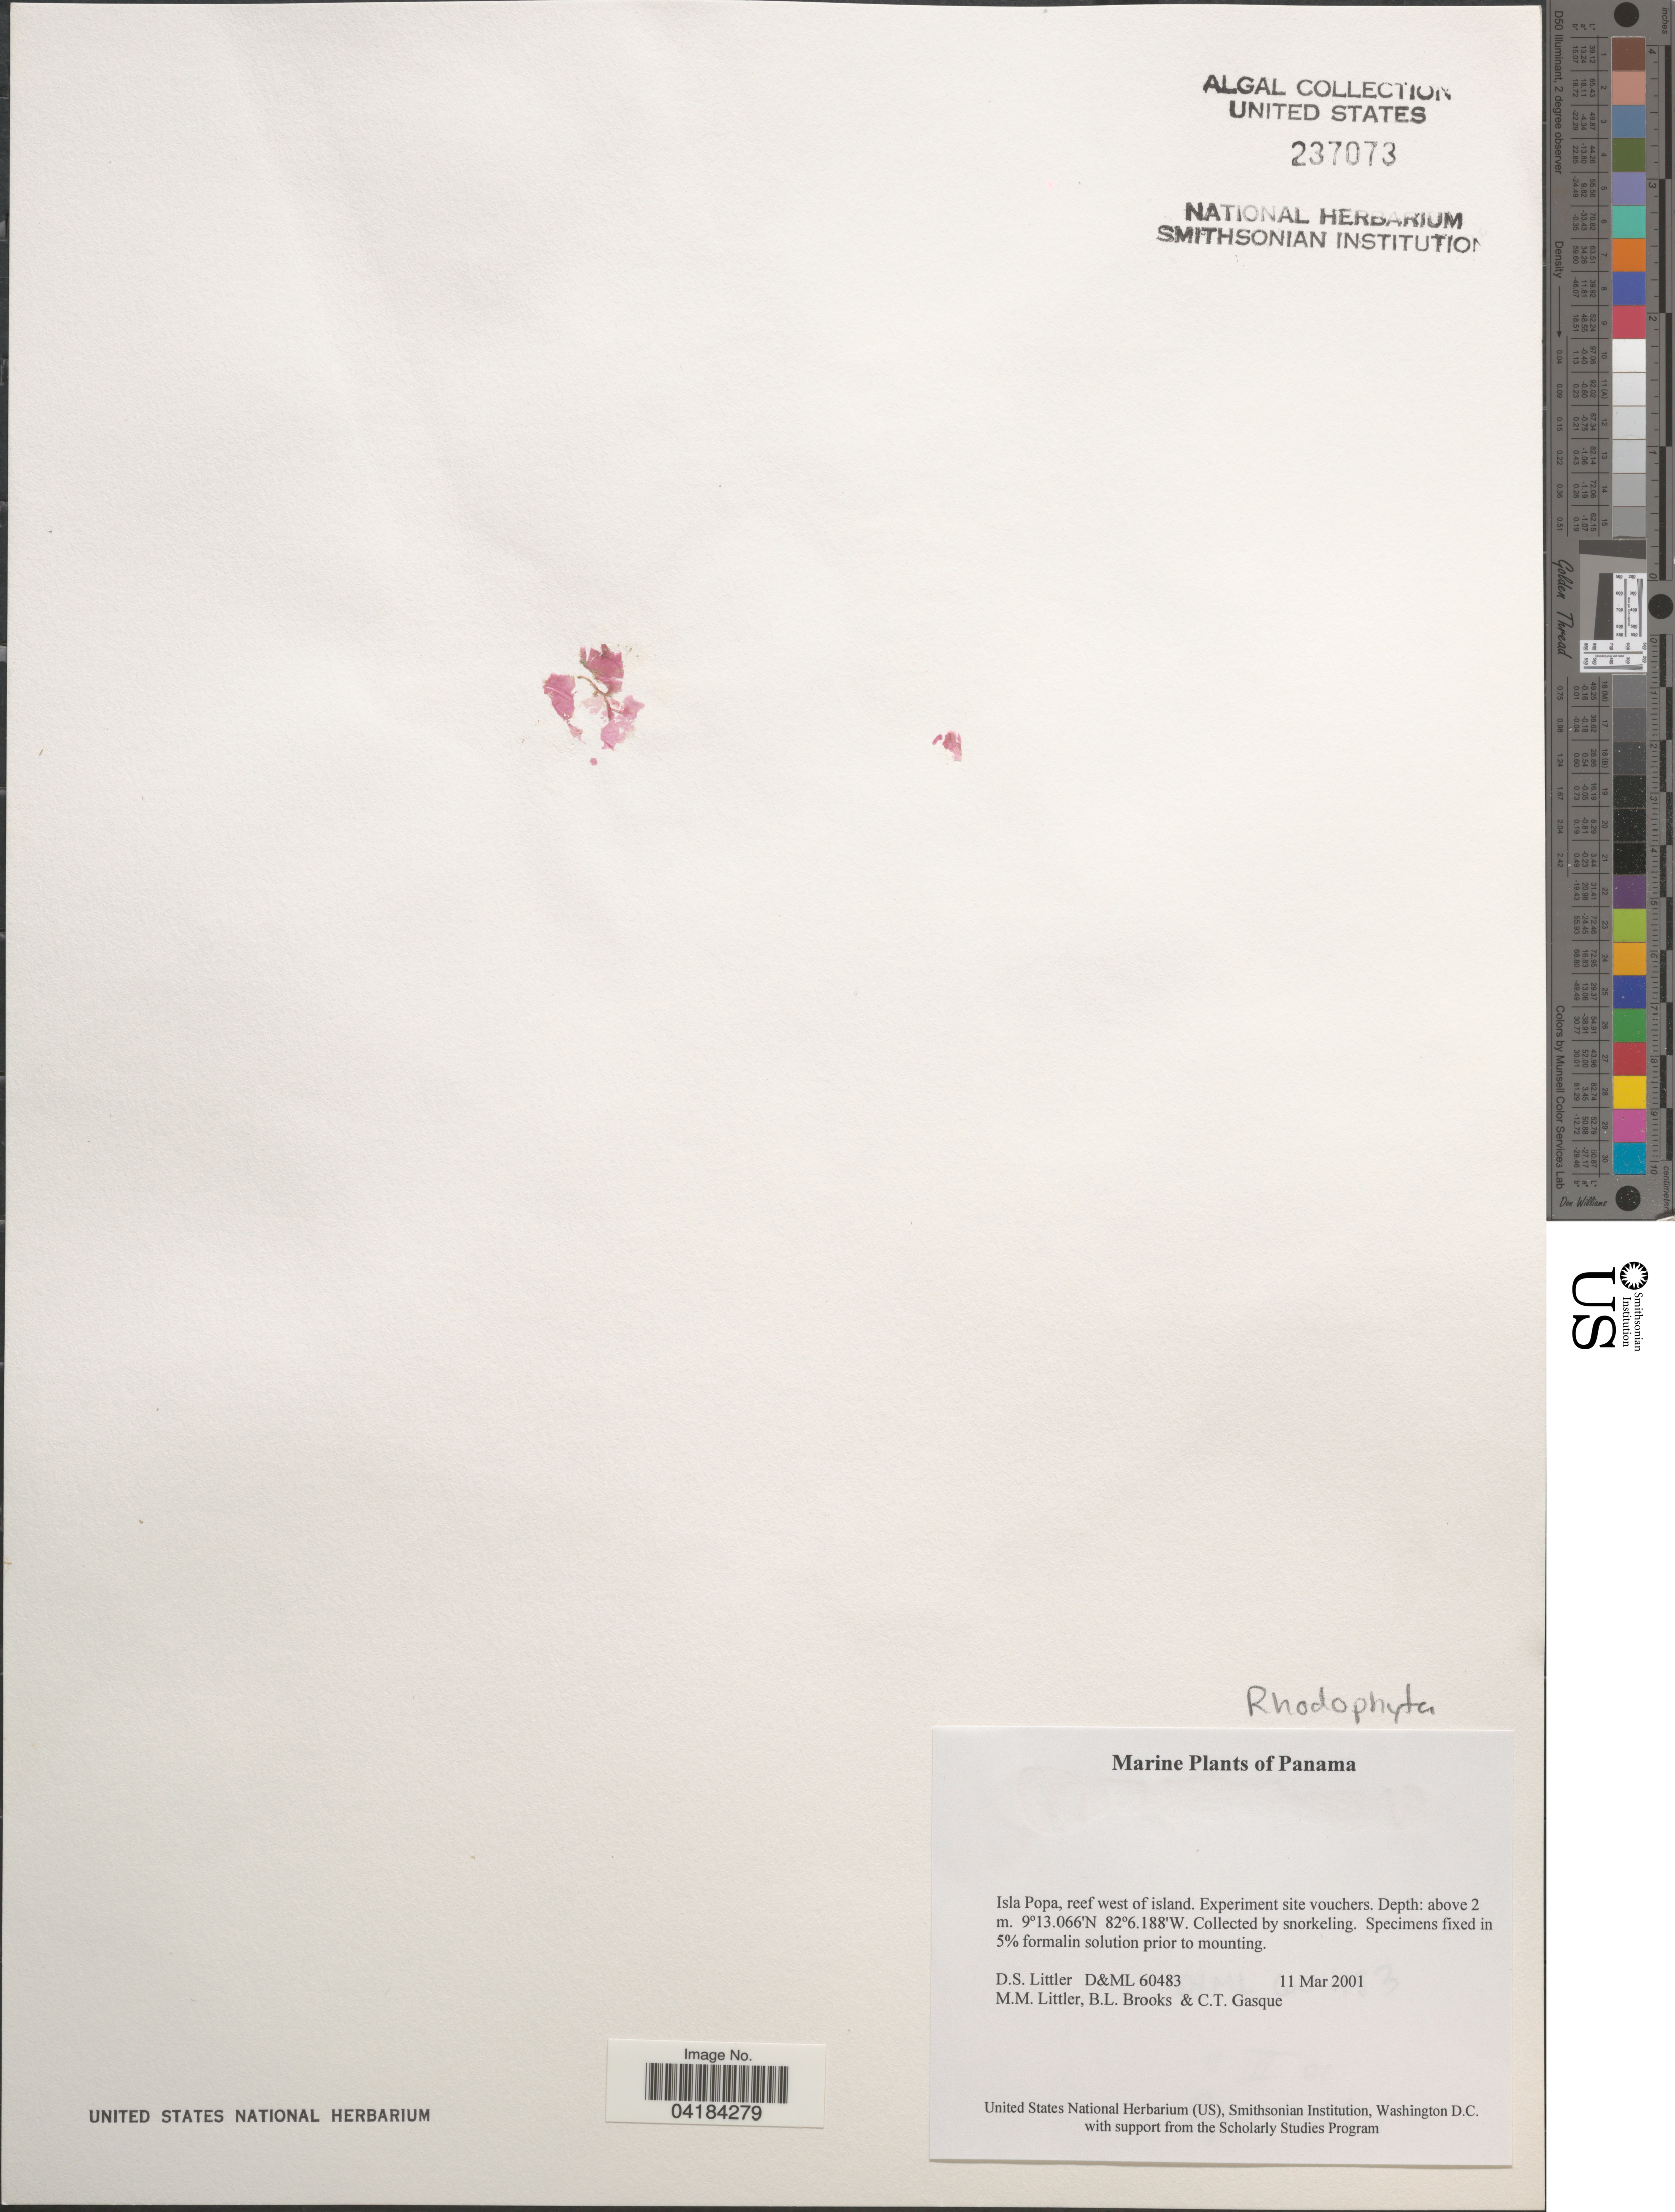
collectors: D. S. Littler, B. Brooks & C. Gasque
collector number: D&ML60483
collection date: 2001-03-11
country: Panama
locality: Isla Popa, reef west of island. Experiment site vouchers.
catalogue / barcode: US 237073